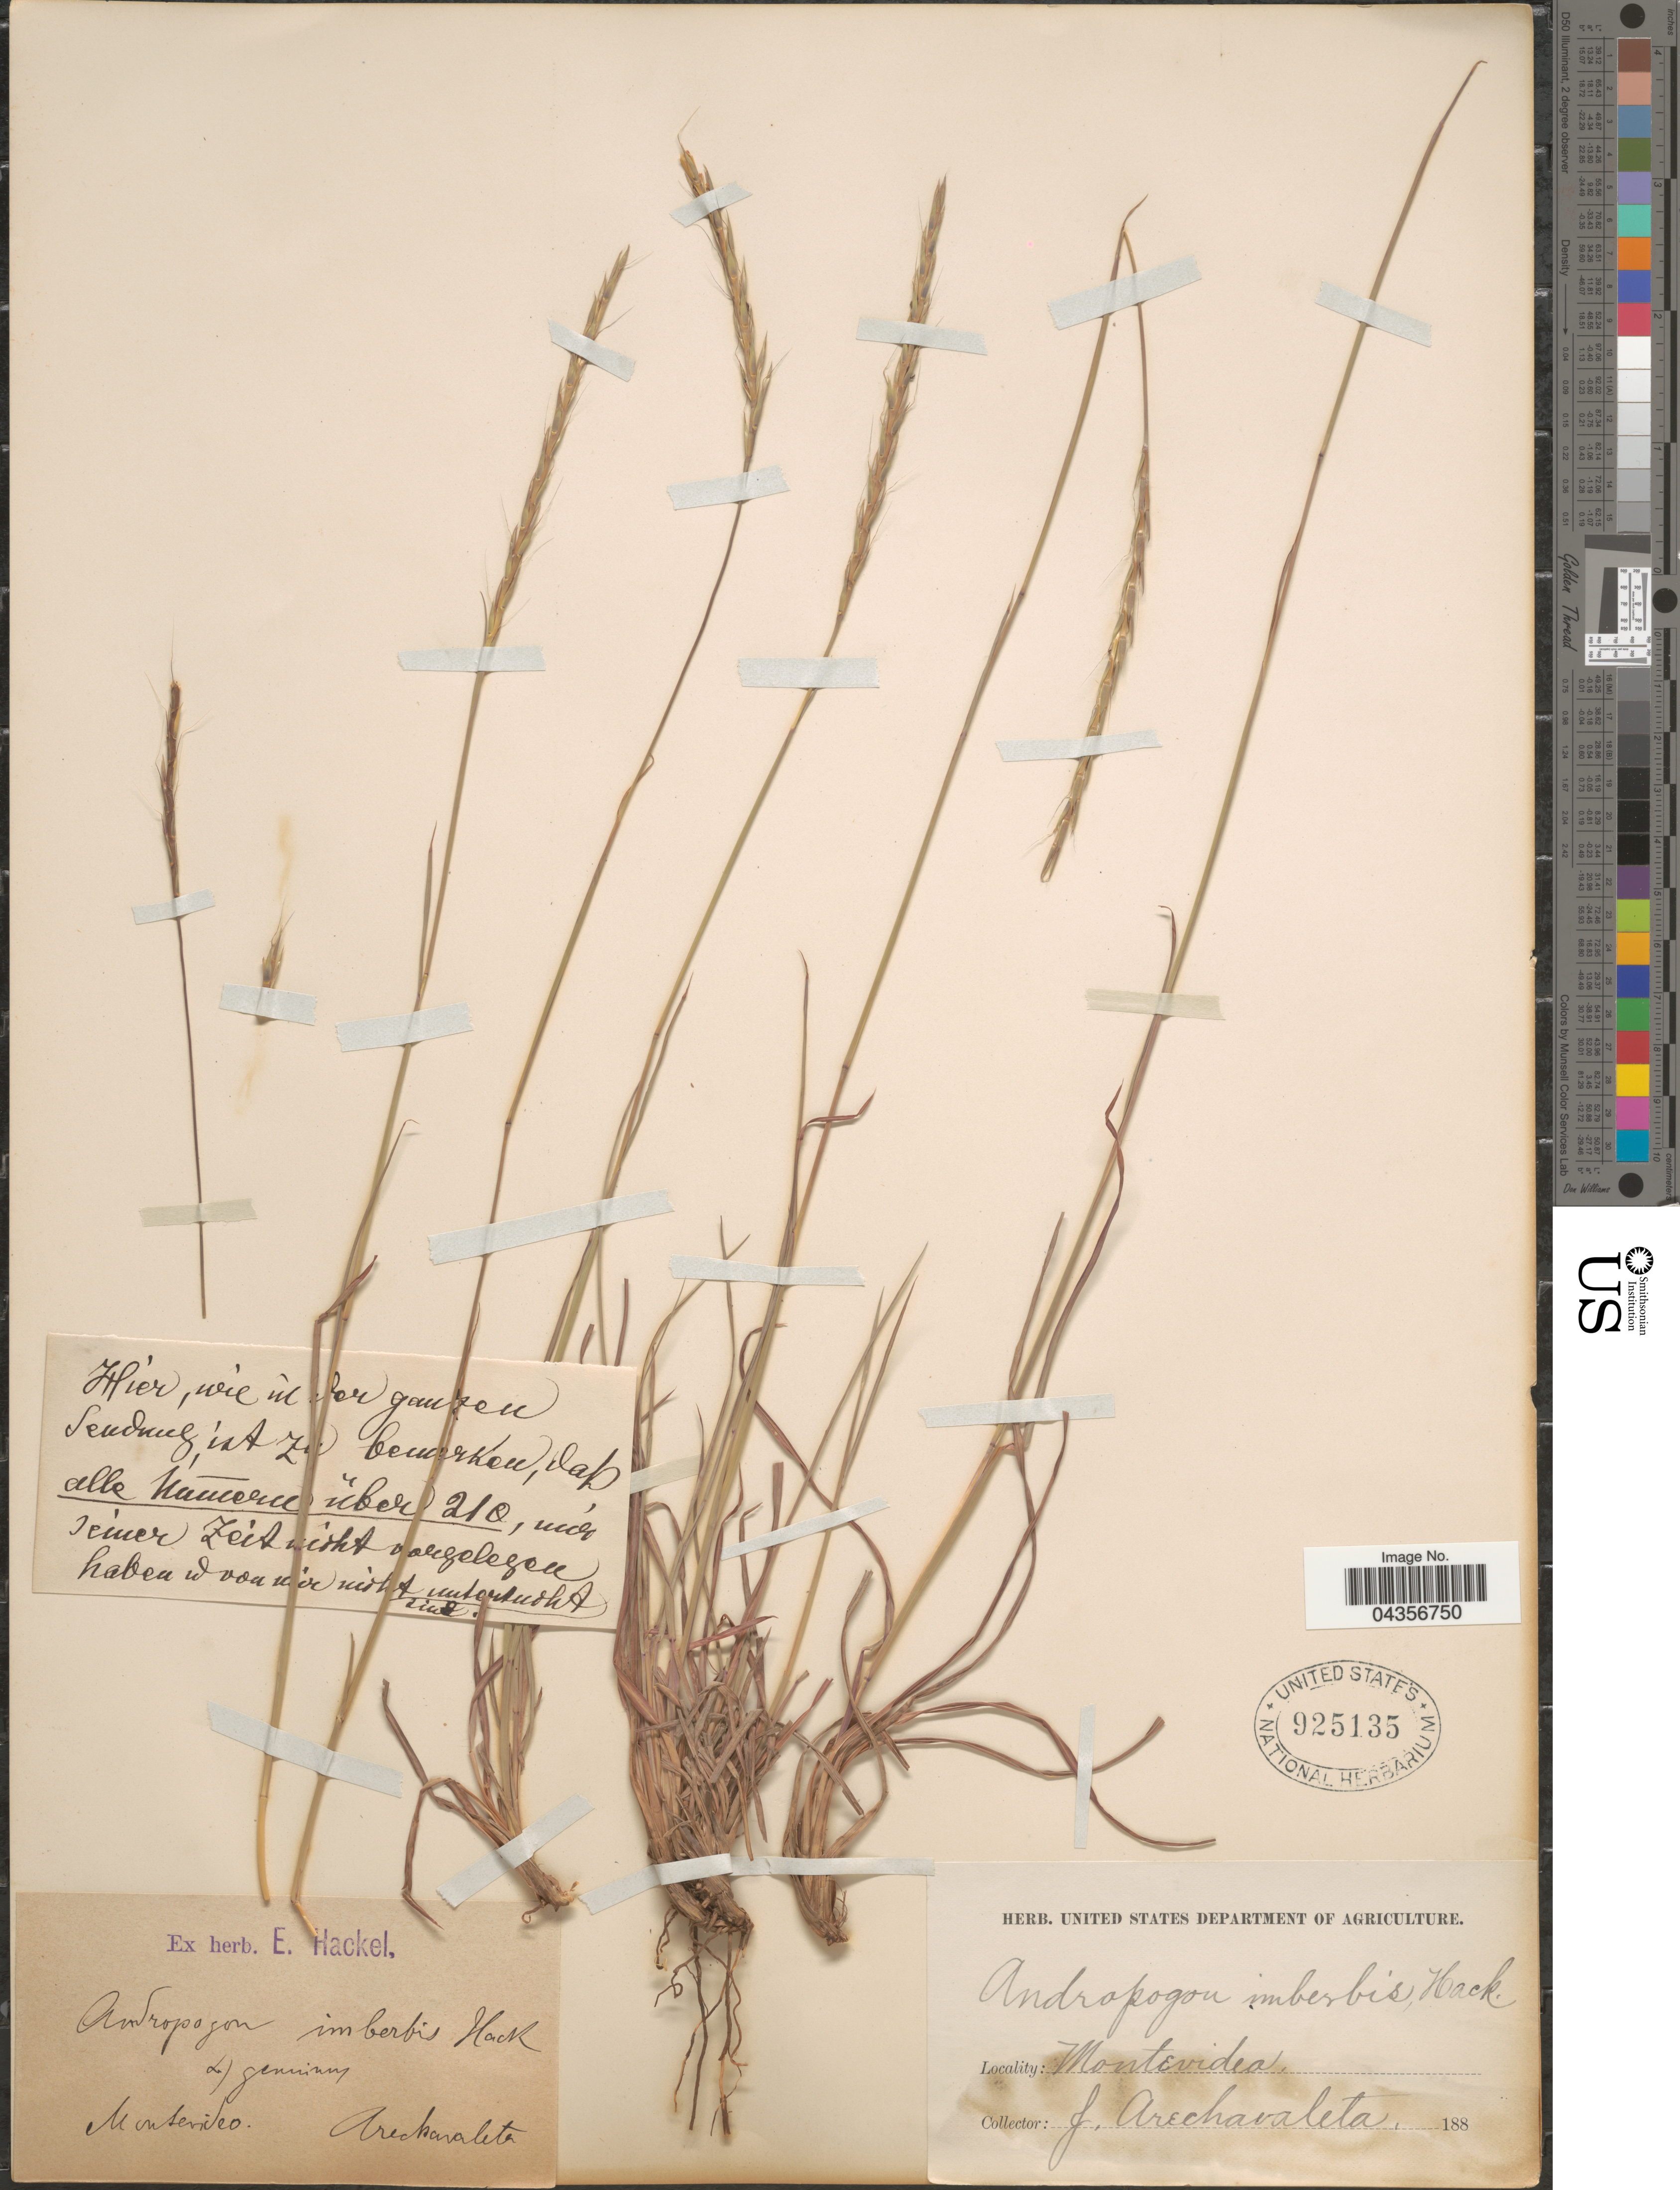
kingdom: Plantae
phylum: Tracheophyta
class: Liliopsida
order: Poales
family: Poaceae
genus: Schizachyrium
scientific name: Schizachyrium salzmanii var. aristatum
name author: (Hack.) Peichoto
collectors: J. Arechavaleta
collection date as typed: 188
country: Uruguay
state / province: Montevideo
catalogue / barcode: US 925135